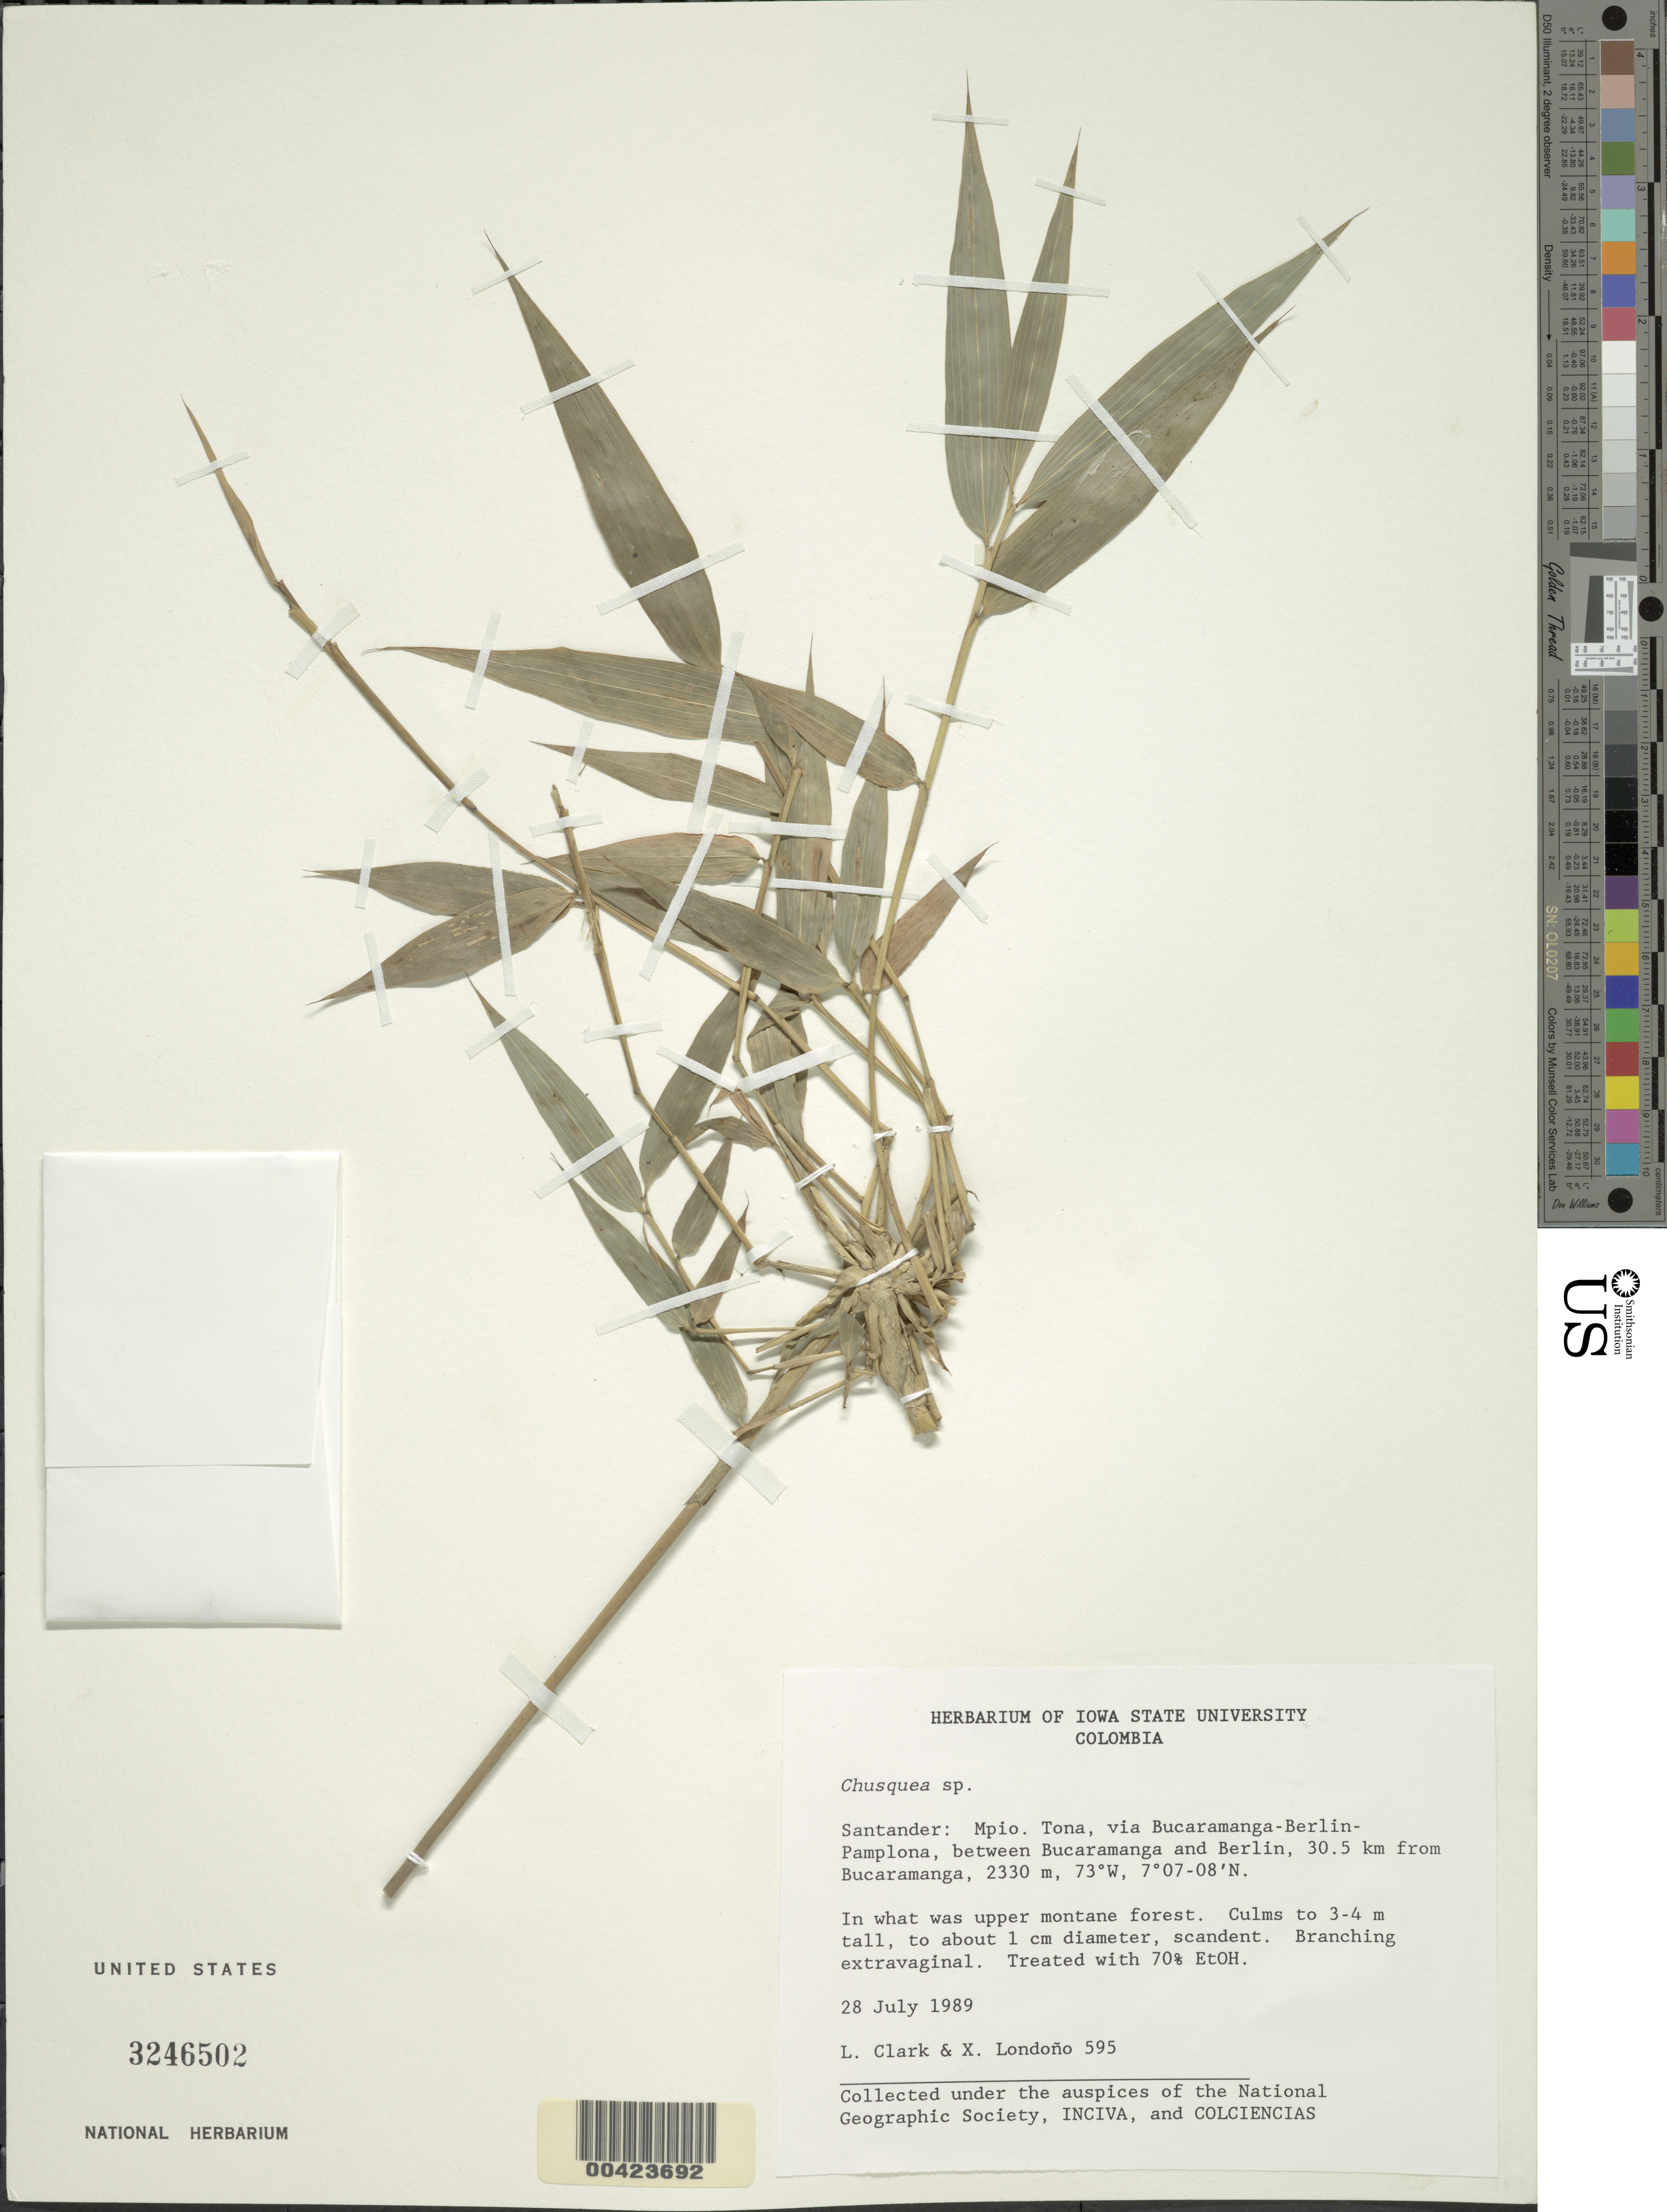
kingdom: Plantae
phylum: Tracheophyta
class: Liliopsida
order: Poales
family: Poaceae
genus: Chusquea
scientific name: Chusquea sp.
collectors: L. G. Clark & X. Londoño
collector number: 595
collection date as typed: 28 Jul 1989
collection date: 1989-07-28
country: Colombia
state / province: Santander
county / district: Tona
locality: Bucaramanga, 30 km from; via Bucaramanga - Berlin - Pamplona; Mun. Tona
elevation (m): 2330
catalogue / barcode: US 3246502